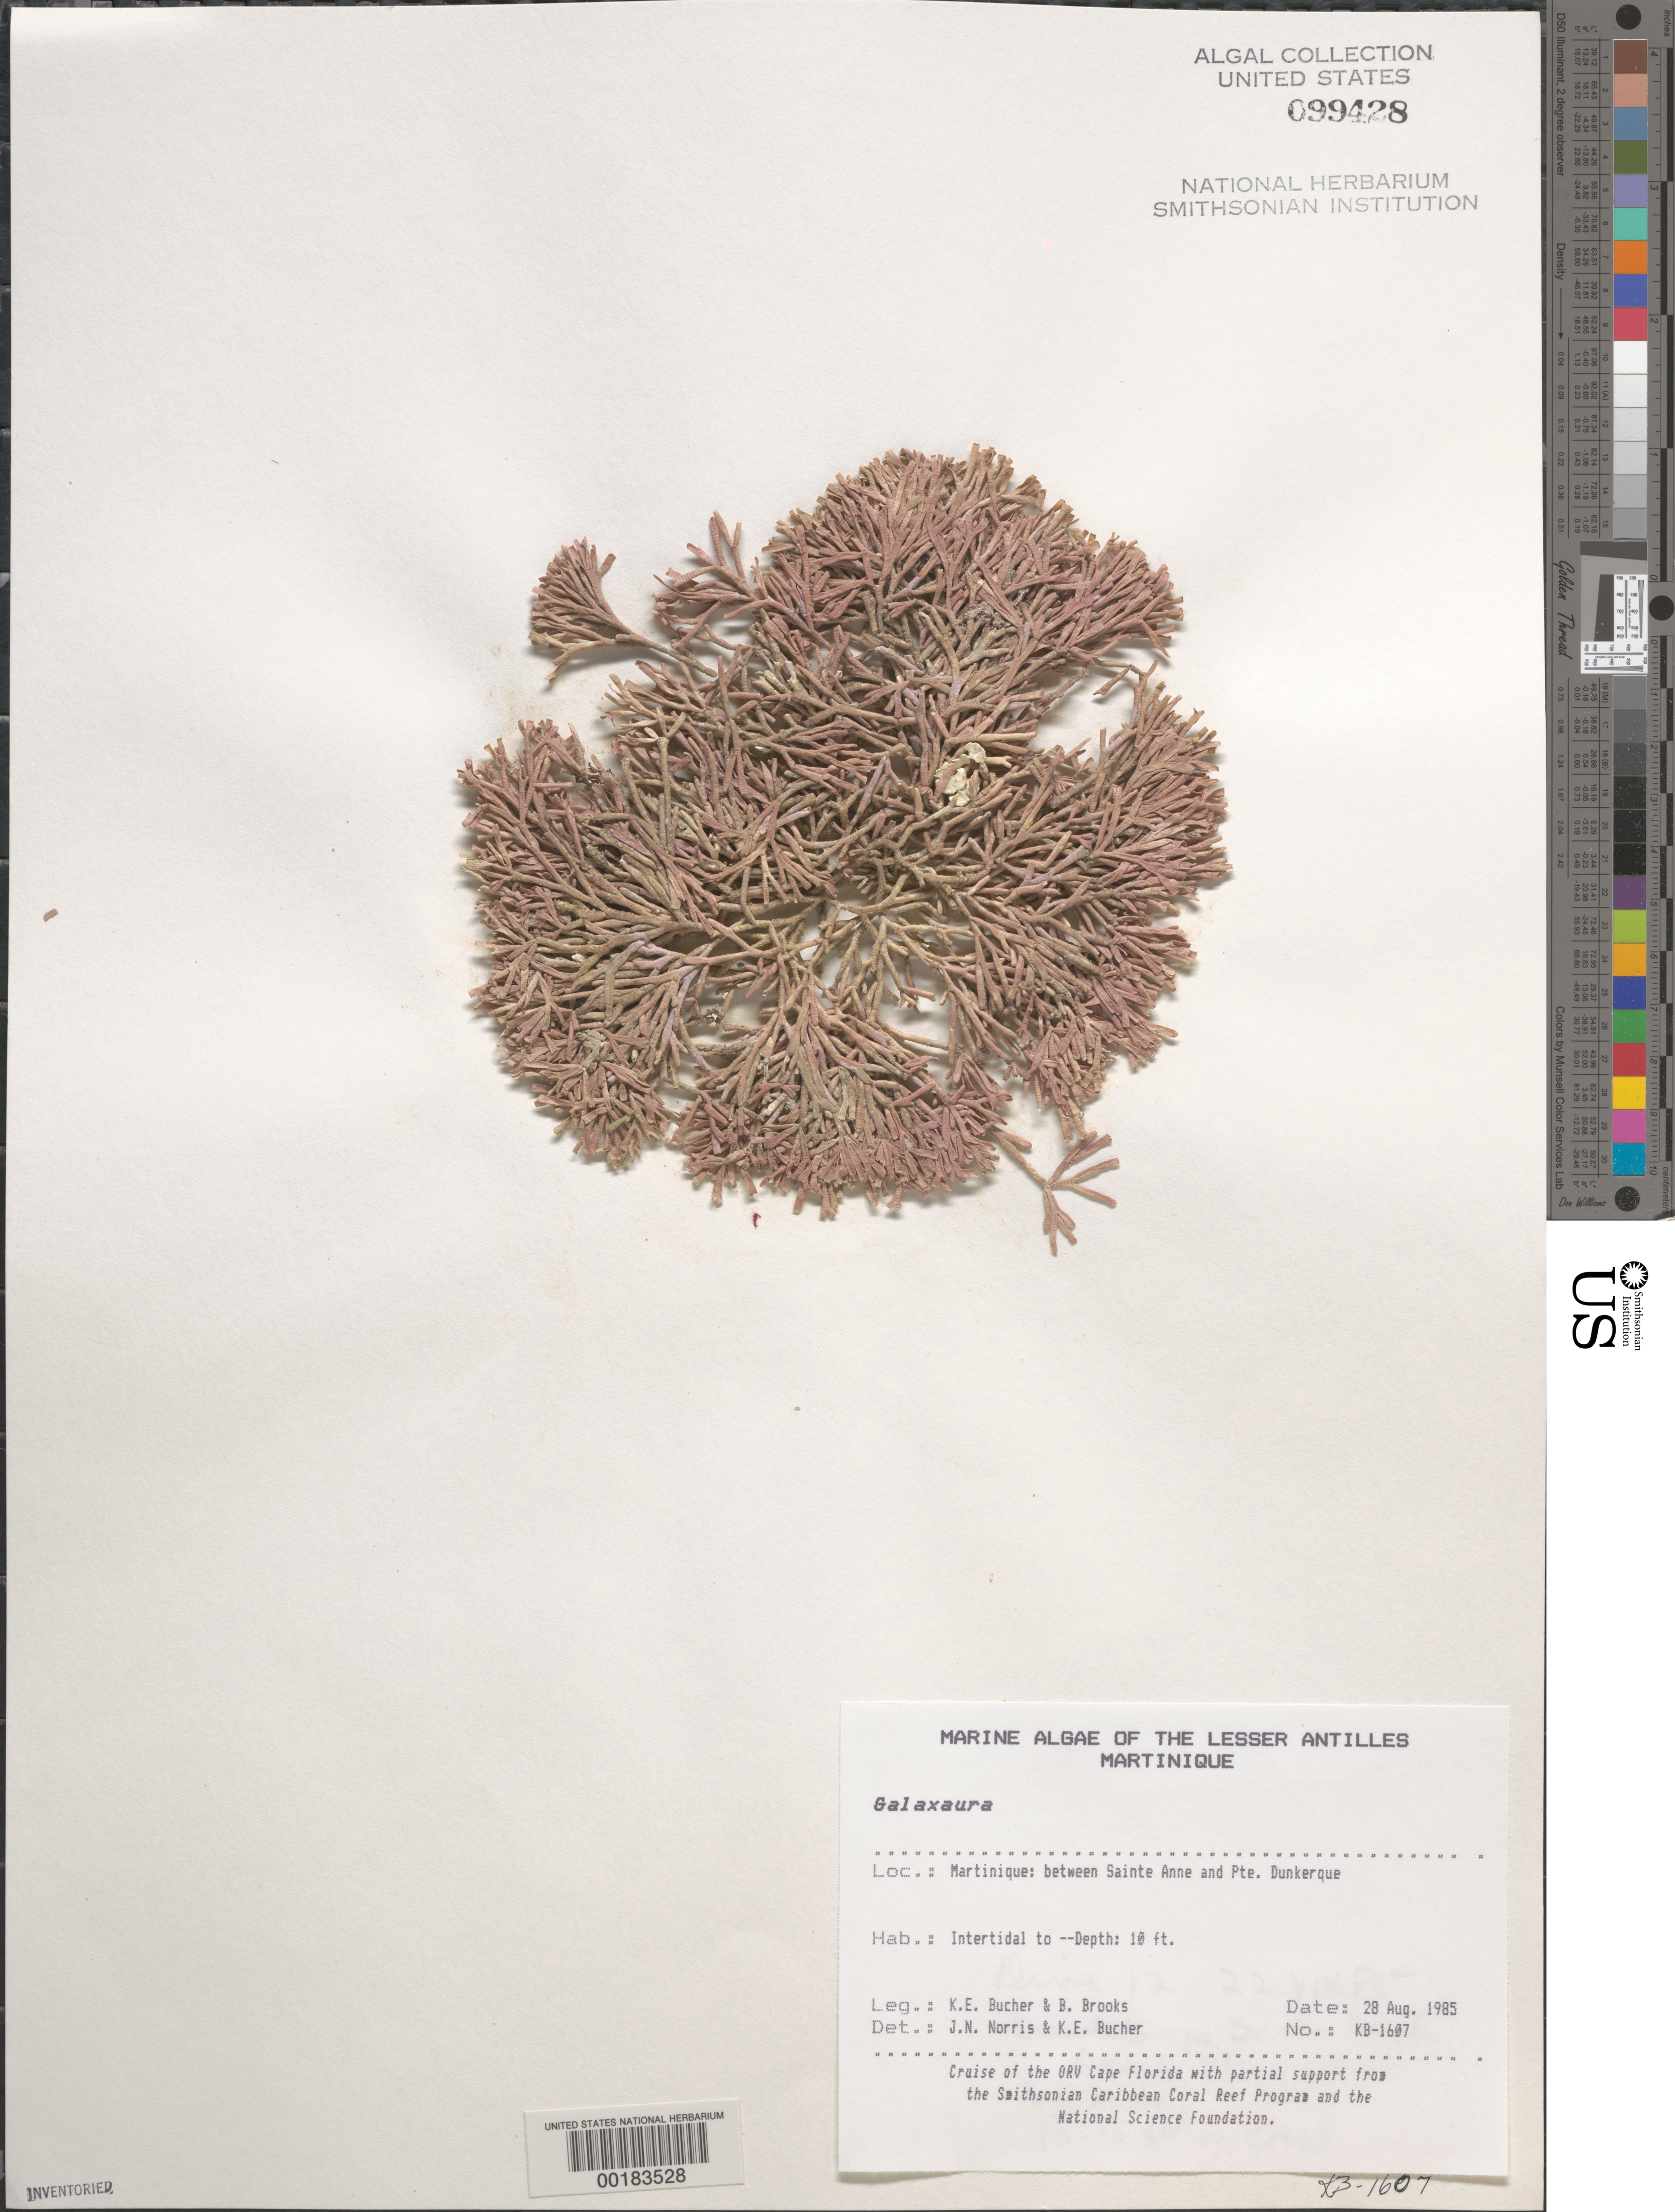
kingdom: Plantae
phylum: Rhodophyta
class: Florideophyceae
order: Nemaliales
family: Galaxauraceae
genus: Galaxaura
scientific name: Galaxaura sp.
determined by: Norris, J. N.; Bucher, K. E.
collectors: K. E. Bucher & B. Brooks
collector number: Kb-1607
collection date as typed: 28 Aug 1985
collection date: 1985-08-28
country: Martinique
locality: Between Sainte Anne and Pointe Dunkerque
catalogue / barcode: US 99428